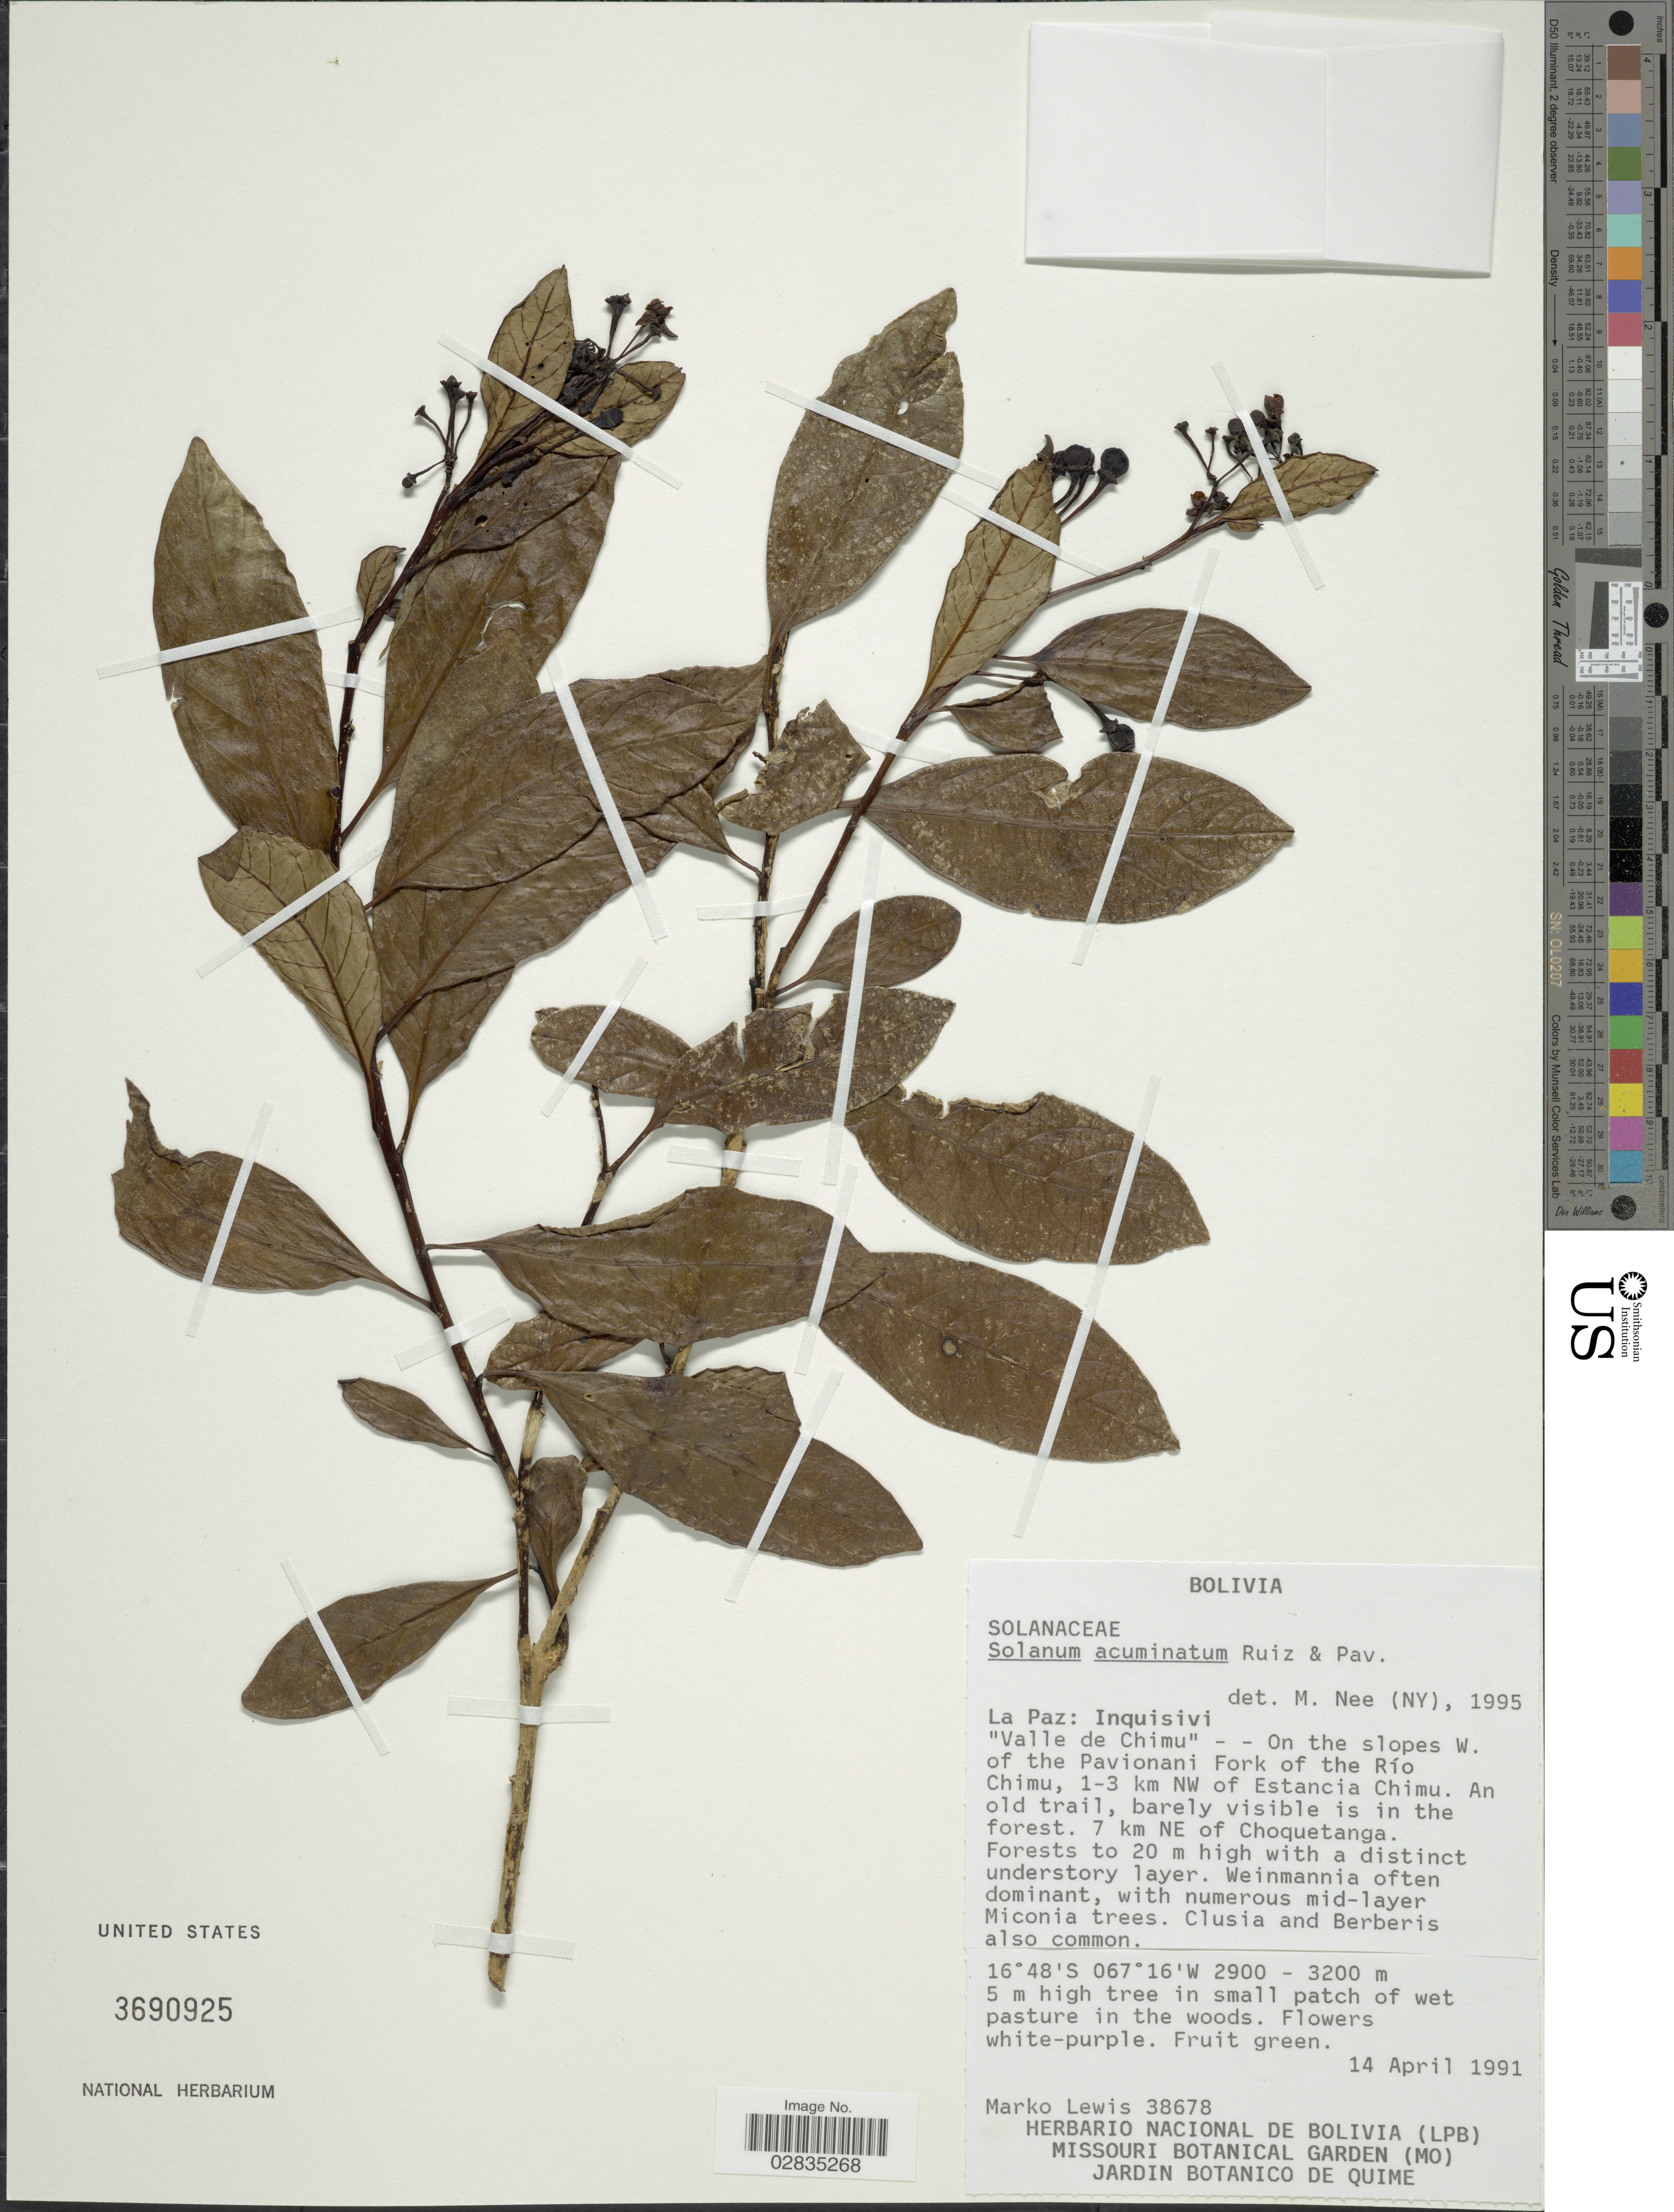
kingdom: Plantae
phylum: Tracheophyta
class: Magnoliopsida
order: Solanales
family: Solanaceae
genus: Solanum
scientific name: Solanum acuminatum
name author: Ruiz & Pav.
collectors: M. A. Lewis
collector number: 38678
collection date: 1991-04-14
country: Bolivia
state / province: La Paz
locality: Inquisivi. "Valle de Chimu" - - On the slopes W. of the Pavionani Fork of the Río Chimu, 1-3 km NW of Estancia Chimu. An old trail, barely visible is in the forest. 7 km NE of Choquetanga.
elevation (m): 2900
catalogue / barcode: US 3690925